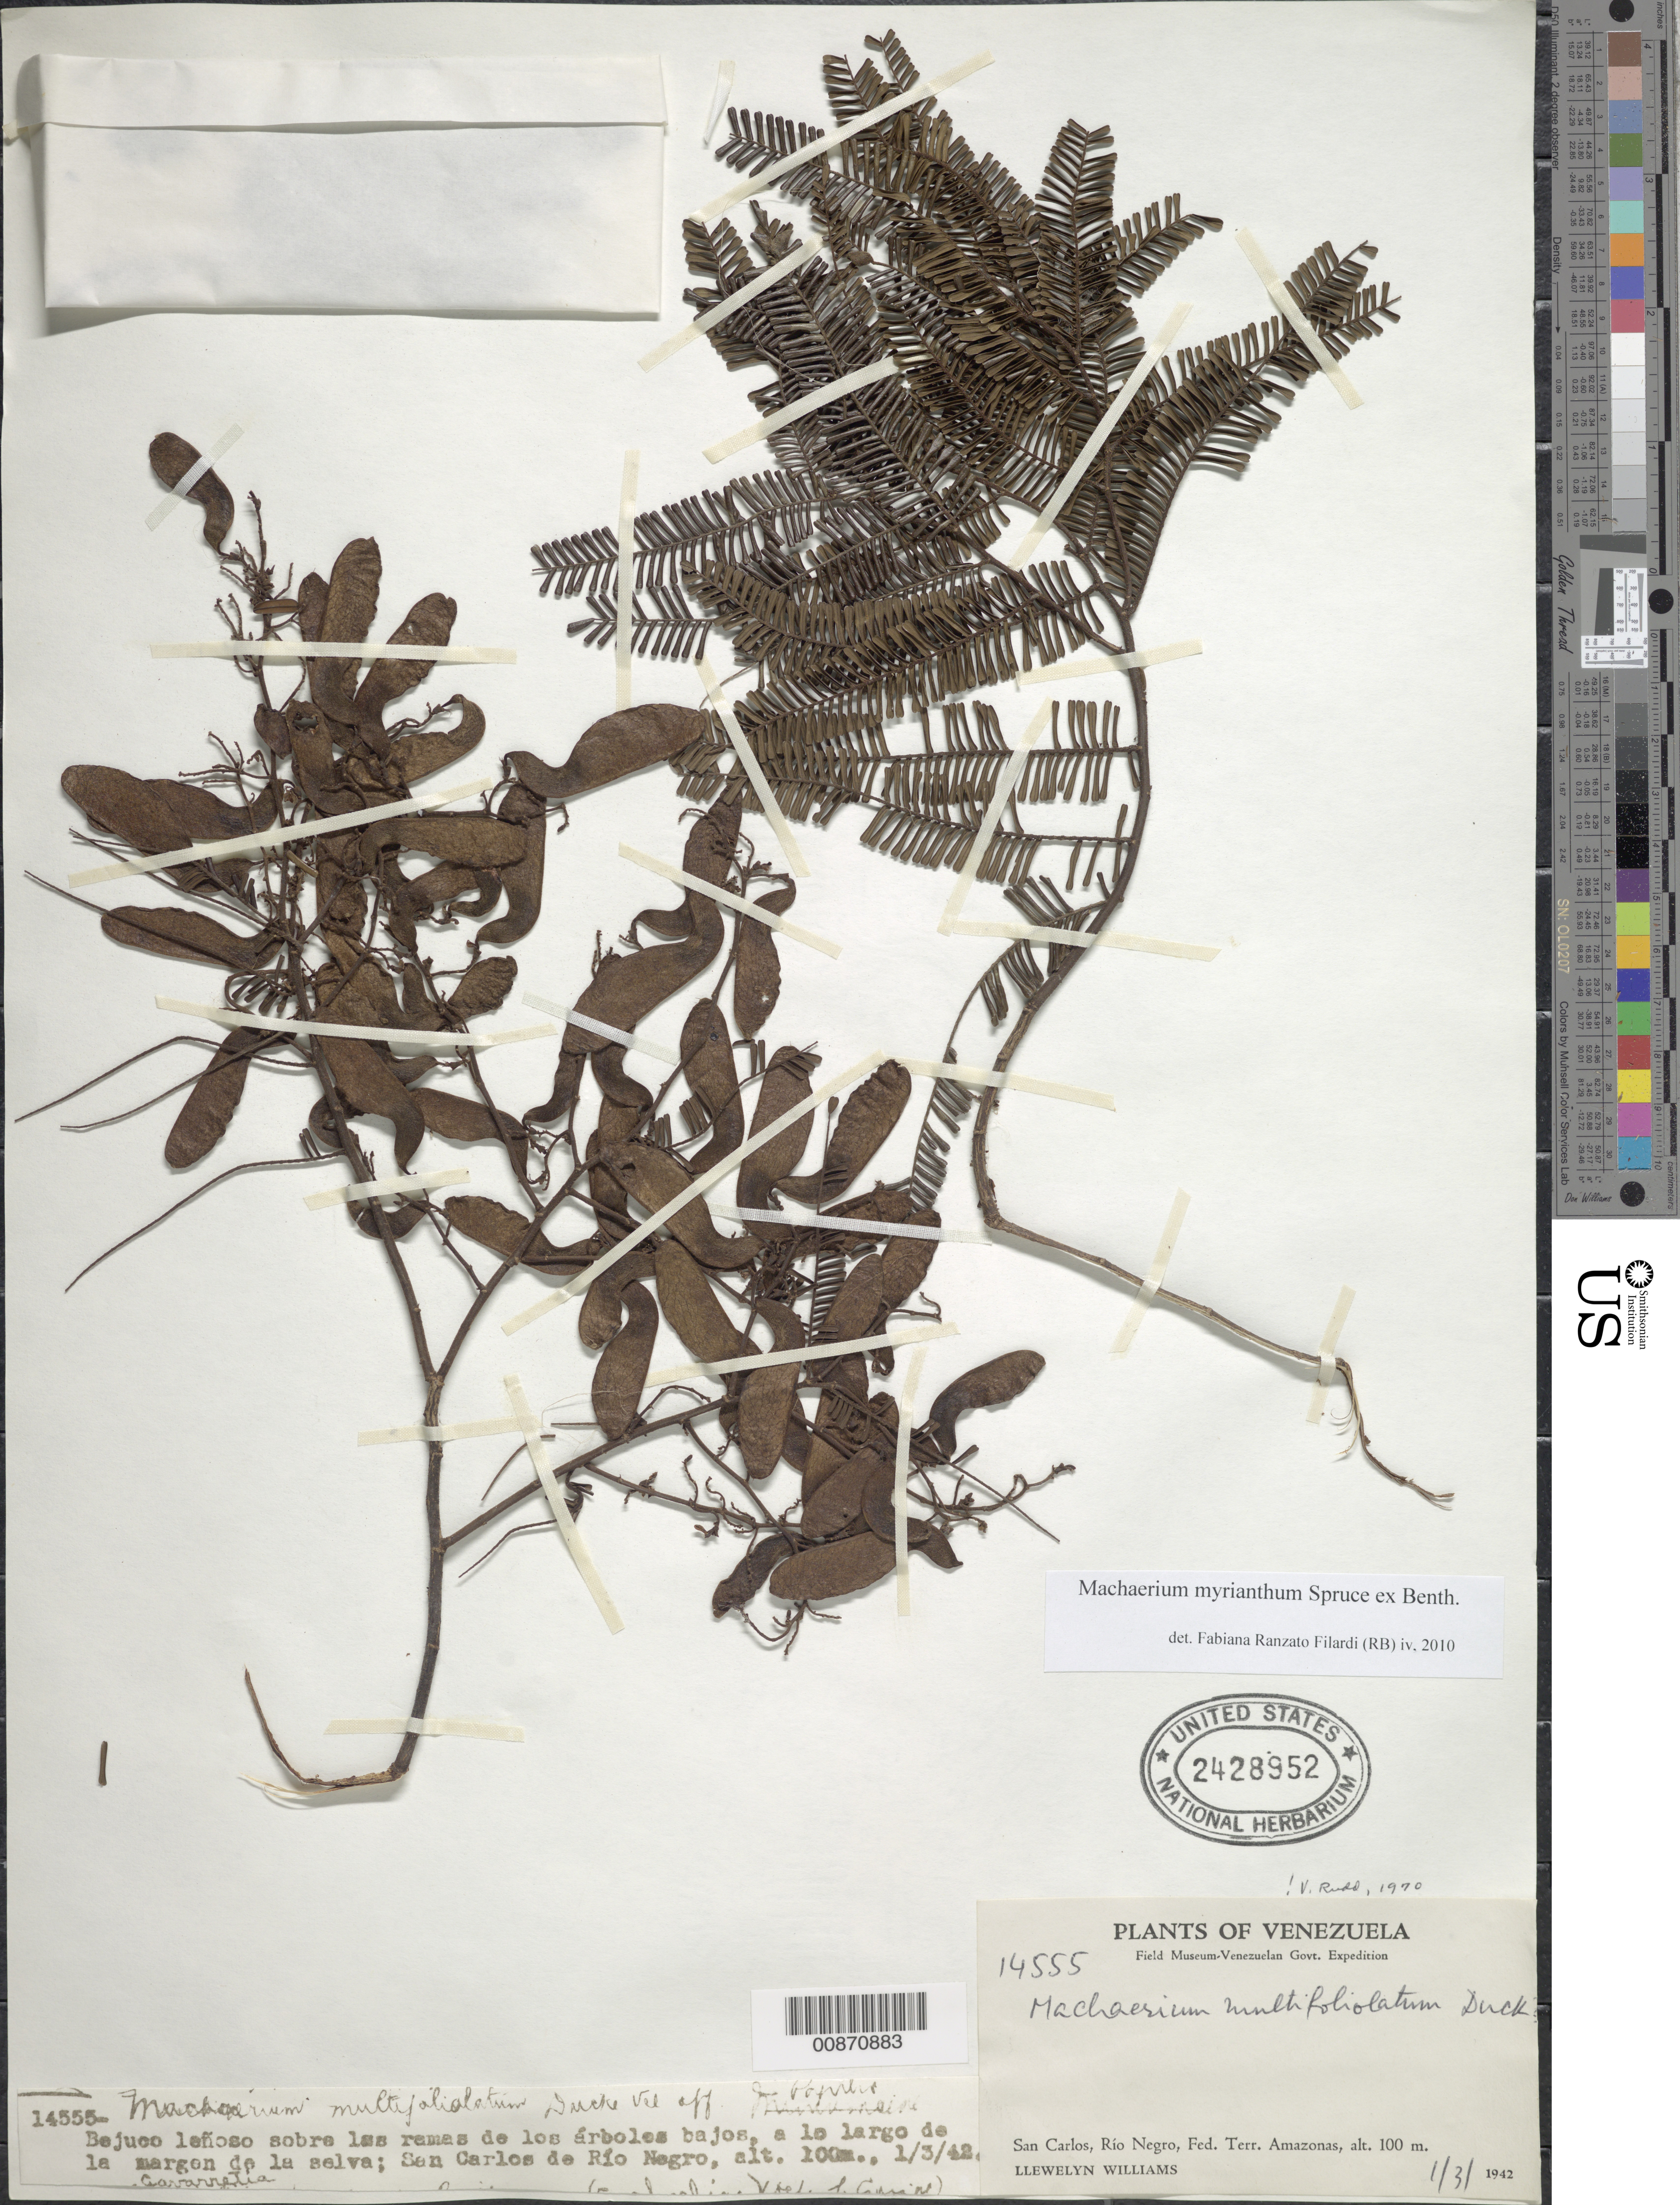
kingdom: Plantae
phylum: Tracheophyta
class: Magnoliopsida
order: Fabales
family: Fabaceae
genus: Machaerium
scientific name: Machaerium myrianthum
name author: Spruce ex Benth.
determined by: Ranzato Filardi, F. L., (JBRJ)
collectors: Ll. Williams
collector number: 14555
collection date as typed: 1-Mar-42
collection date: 1942-03-01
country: Venezuela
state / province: Amazonas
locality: San Carlos de Río Negro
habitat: Sobre las ramas de los arboles bajos, a lo largo de la margen de la selva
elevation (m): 100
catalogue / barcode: US 2428952